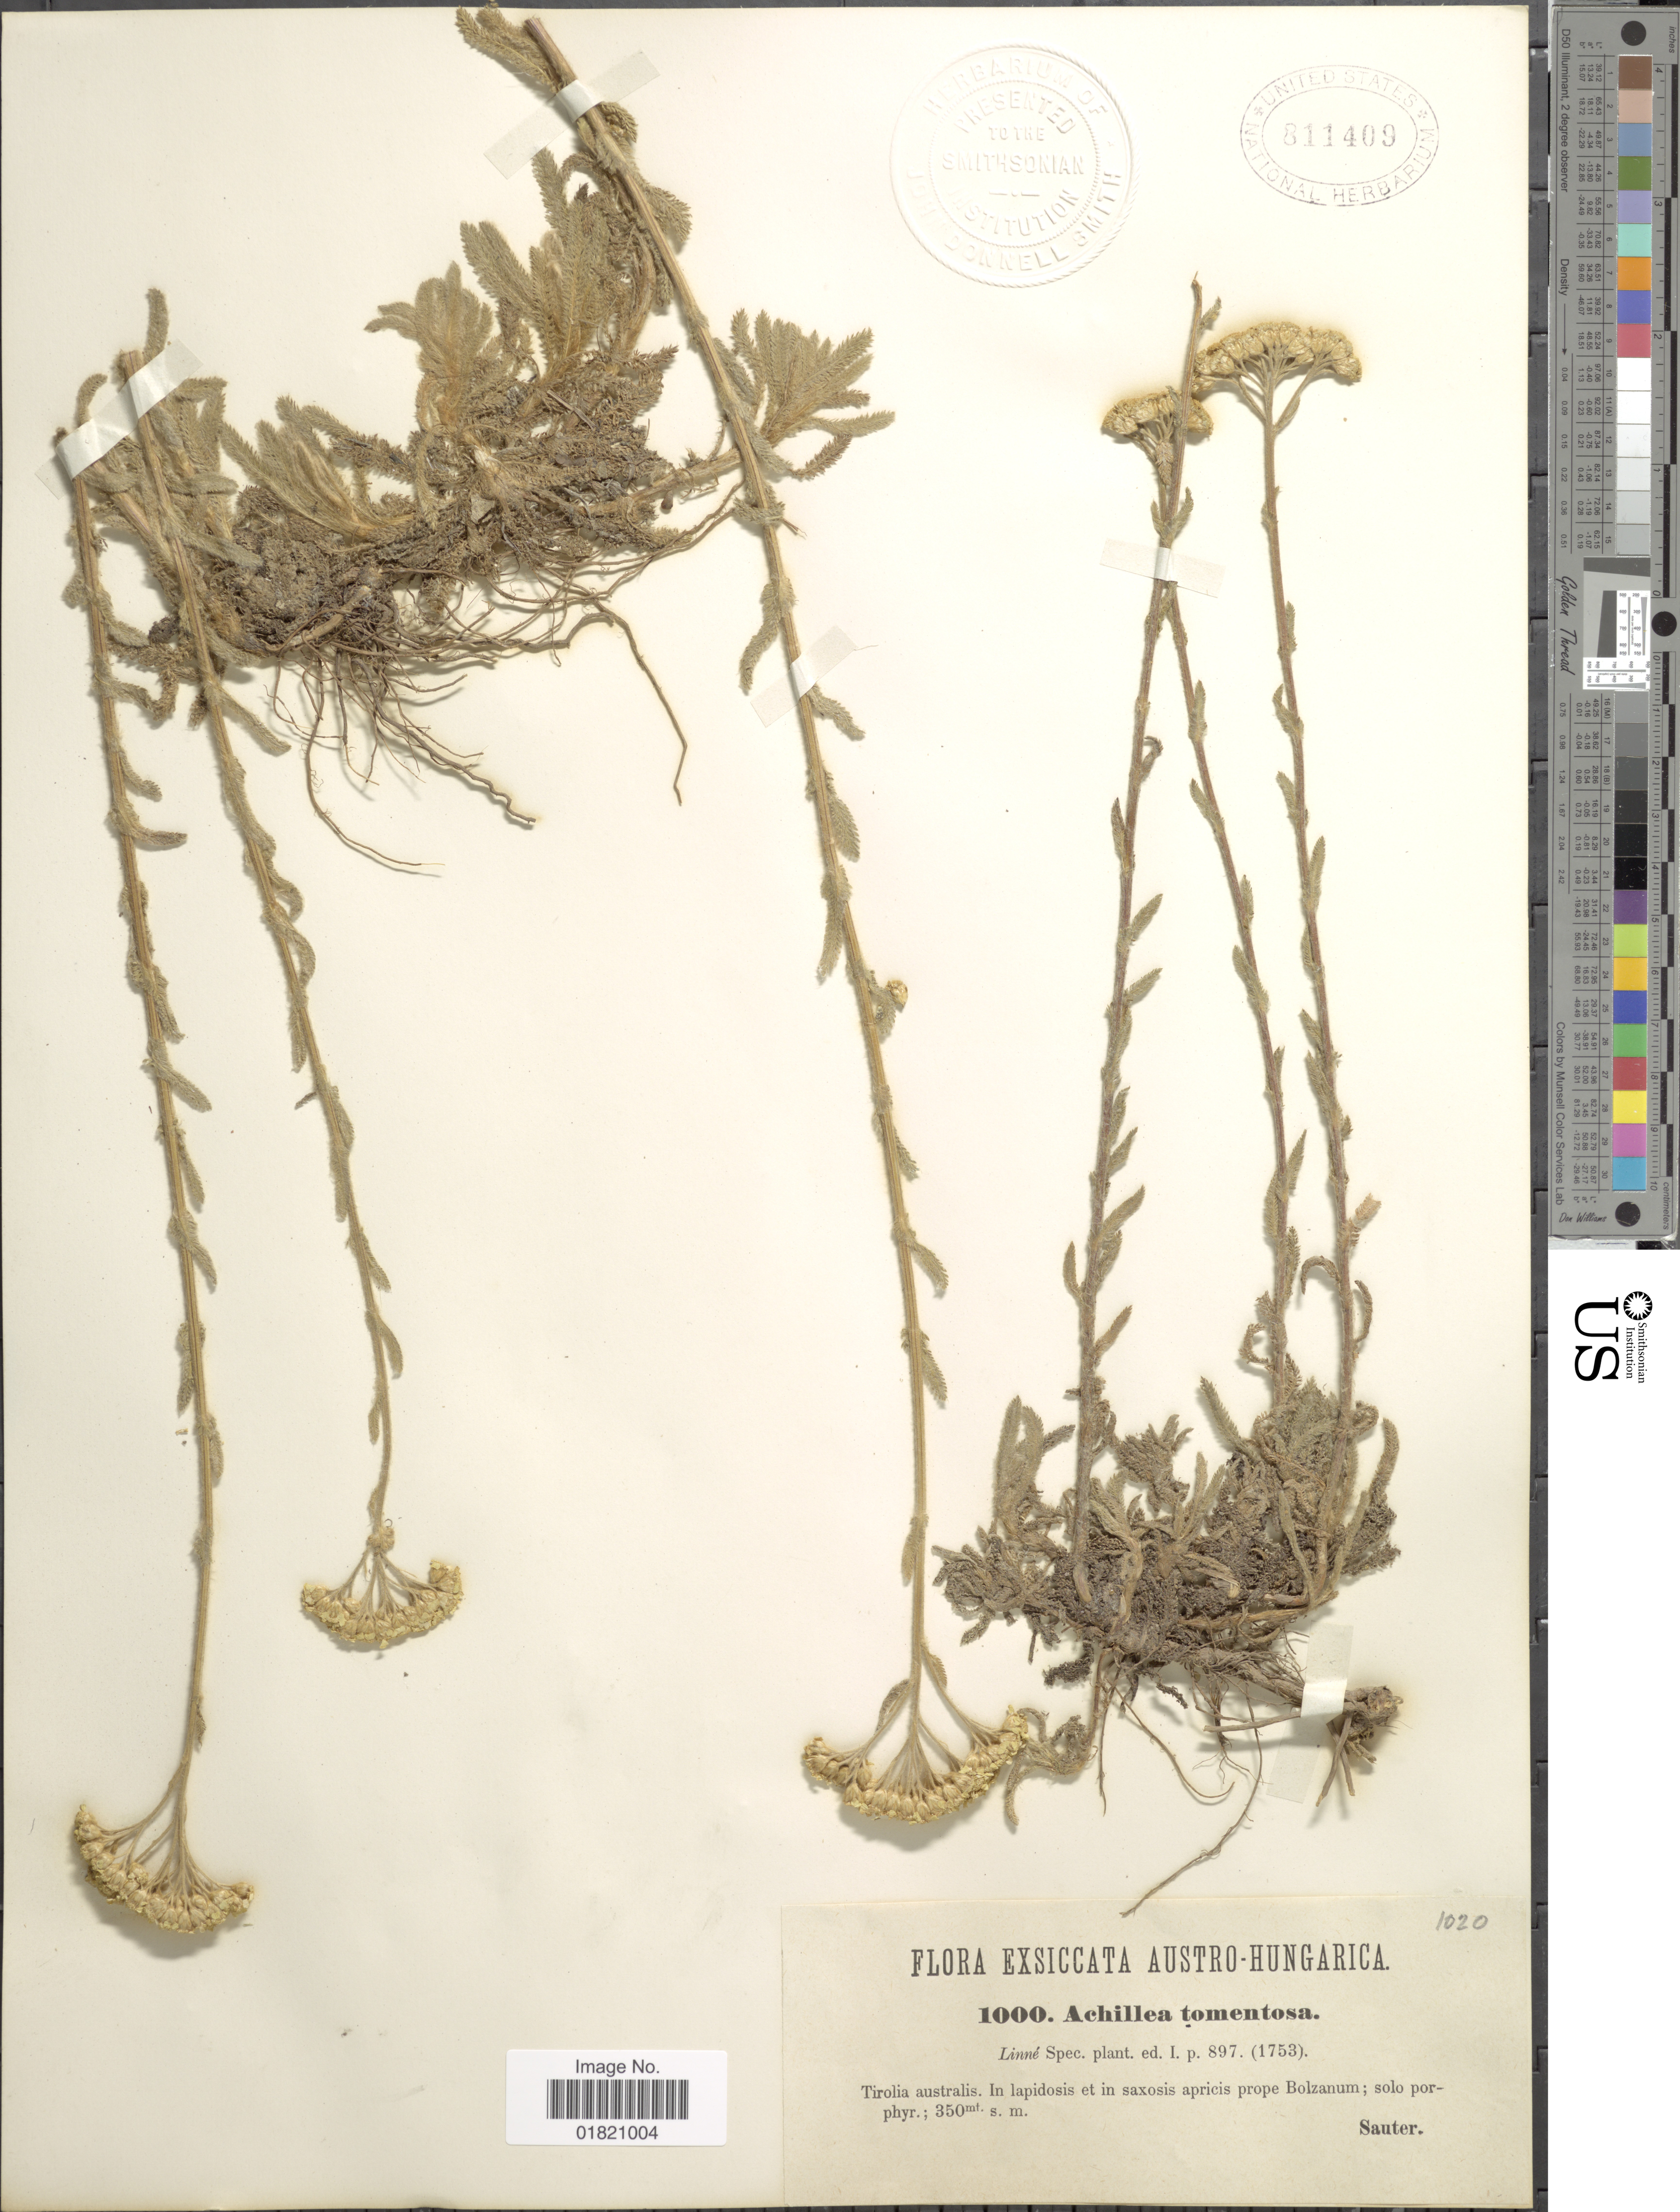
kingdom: Plantae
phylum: Tracheophyta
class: Magnoliopsida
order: Asterales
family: Asteraceae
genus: Achillea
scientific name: Achillea tomentosa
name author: L.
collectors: -. Sauter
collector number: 1000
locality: Austro-Hungarica. Tirolia australis. Bolzanum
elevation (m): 350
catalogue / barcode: US 811409